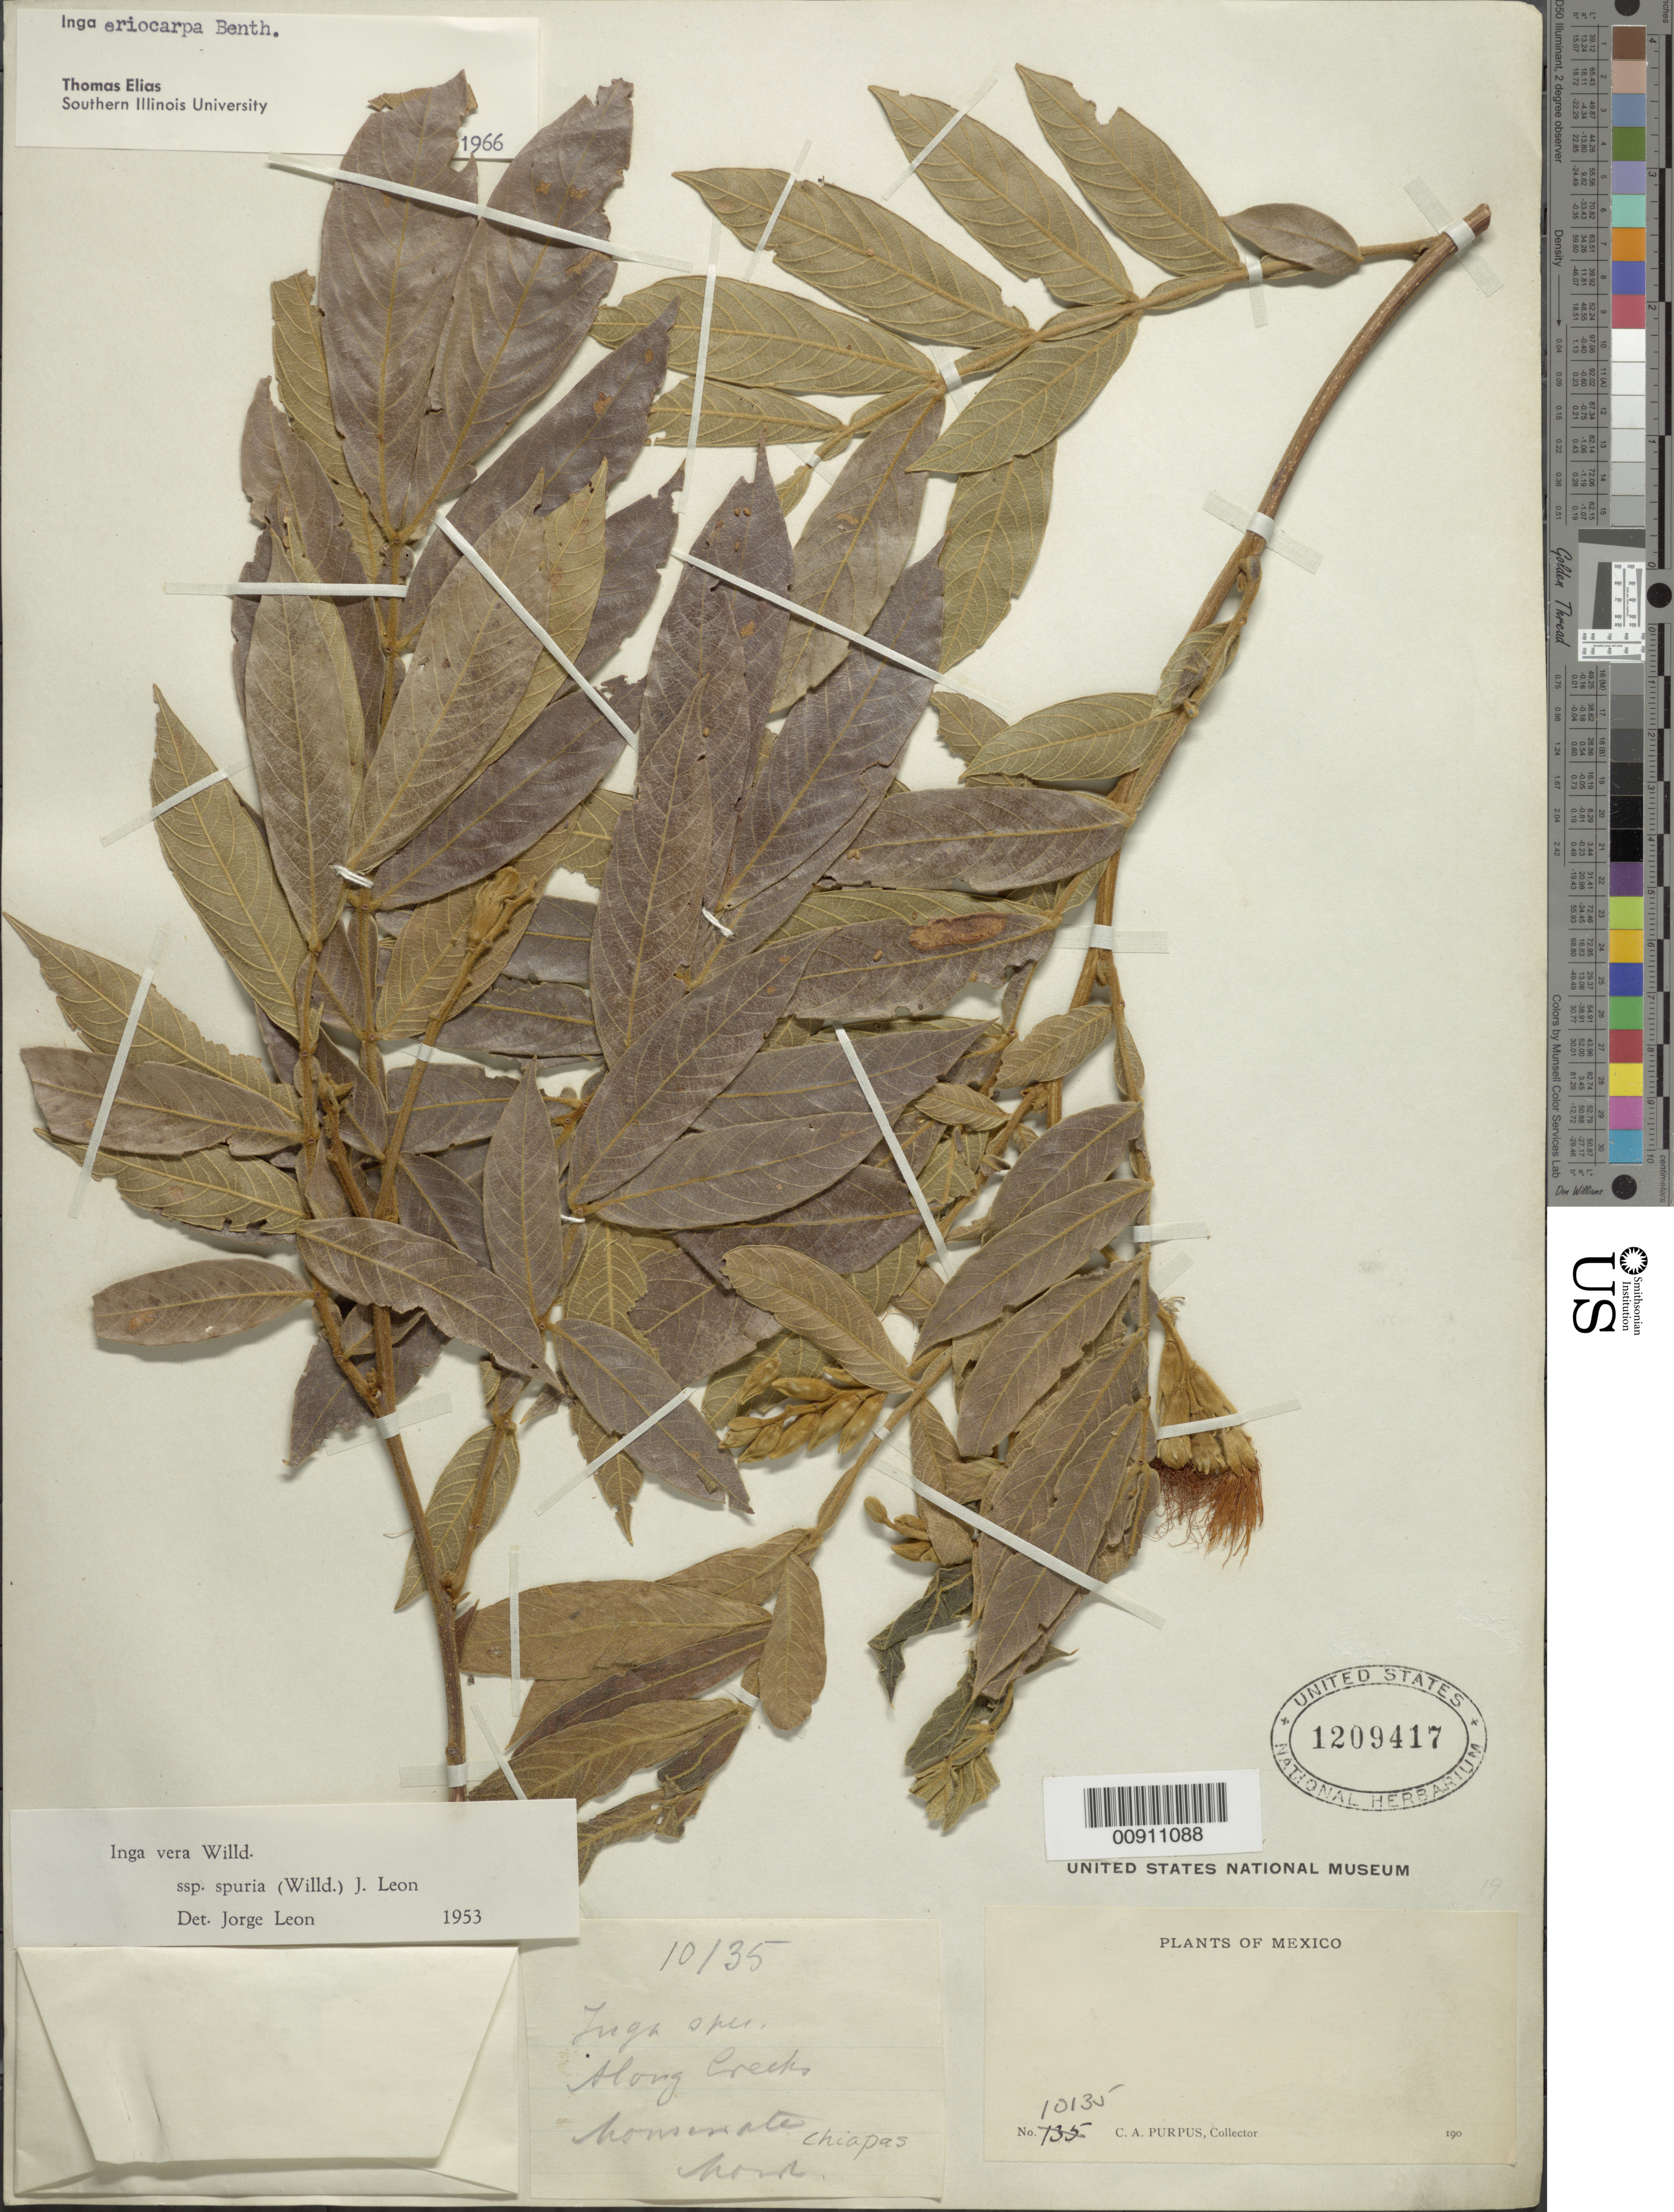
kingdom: Plantae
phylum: Tracheophyta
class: Magnoliopsida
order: Fabales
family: Fabaceae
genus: Inga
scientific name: Inga vera subsp. vera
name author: Willd.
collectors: C. A. Purpus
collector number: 10135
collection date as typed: Mar 190-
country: Mexico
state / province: Chiapas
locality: Monserrate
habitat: Along creeks.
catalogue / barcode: US 1209417